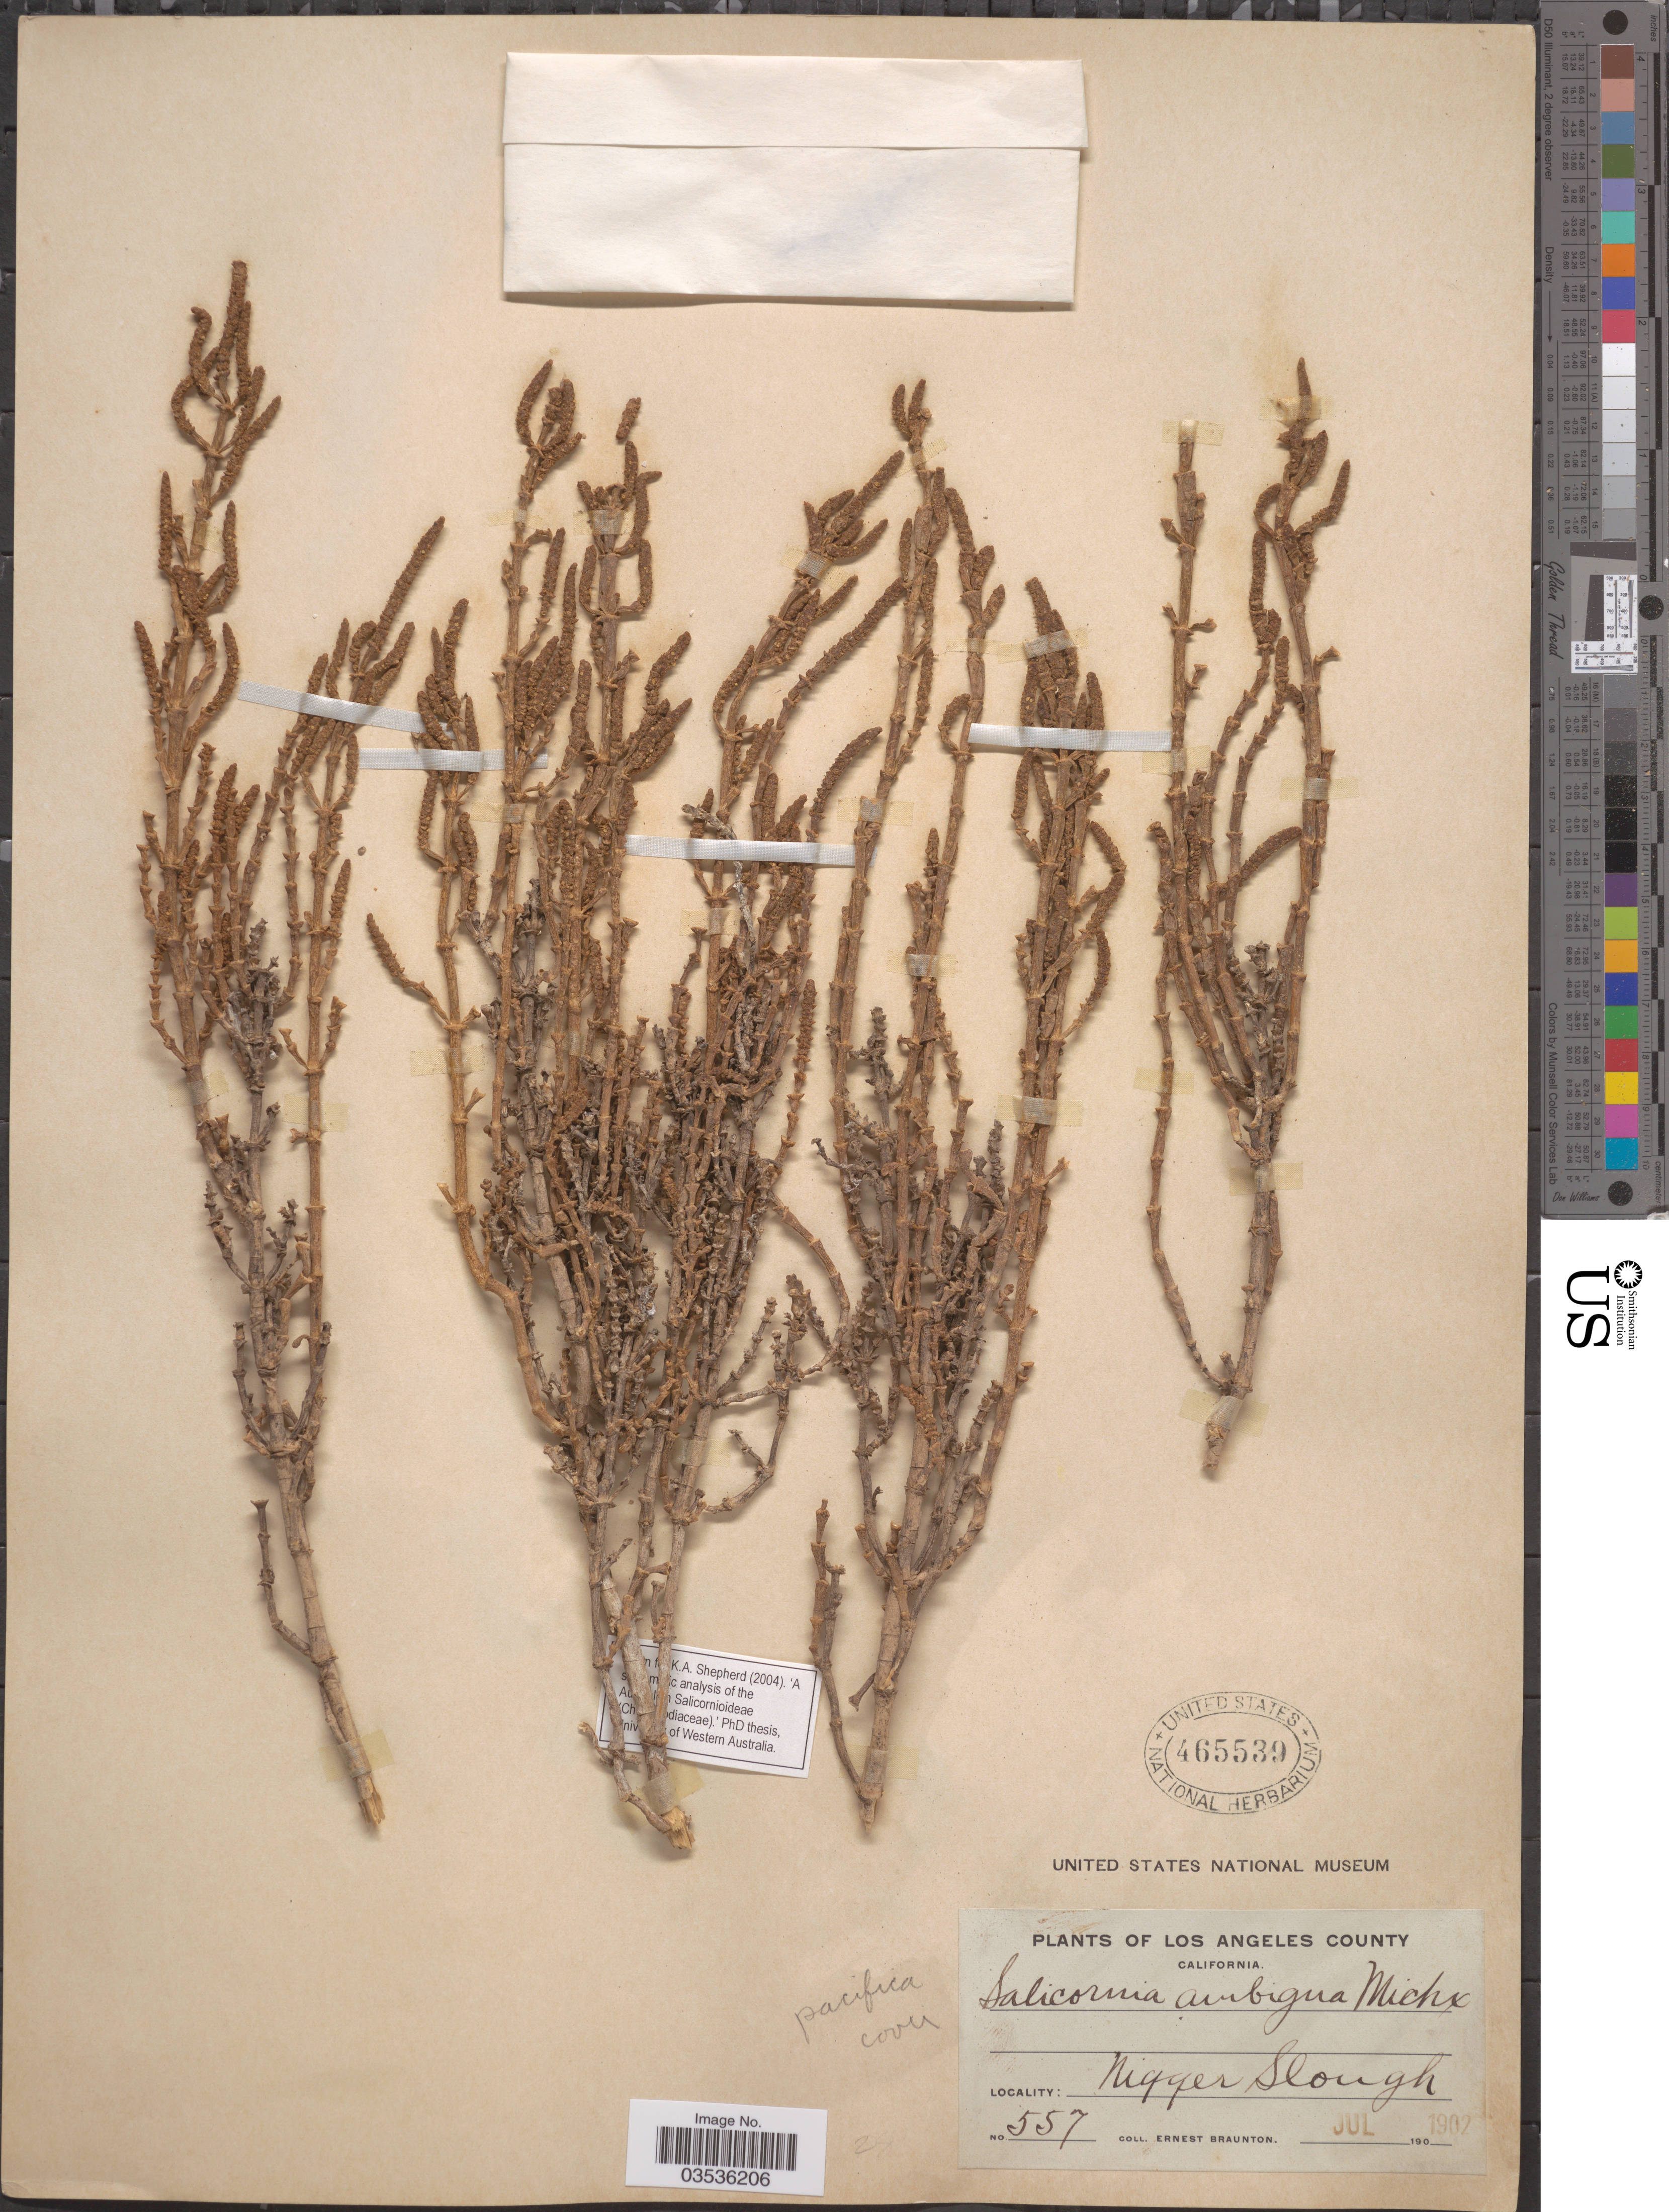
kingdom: Plantae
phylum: Tracheophyta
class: Magnoliopsida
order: Caryophyllales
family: Amaranthaceae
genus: Salicornia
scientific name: Salicornia pacifica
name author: Standl.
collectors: E. Braunton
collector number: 557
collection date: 1902-07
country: United States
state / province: California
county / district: Los Angeles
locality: Los Angeles County. Nigger Slough.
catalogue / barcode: US 465539